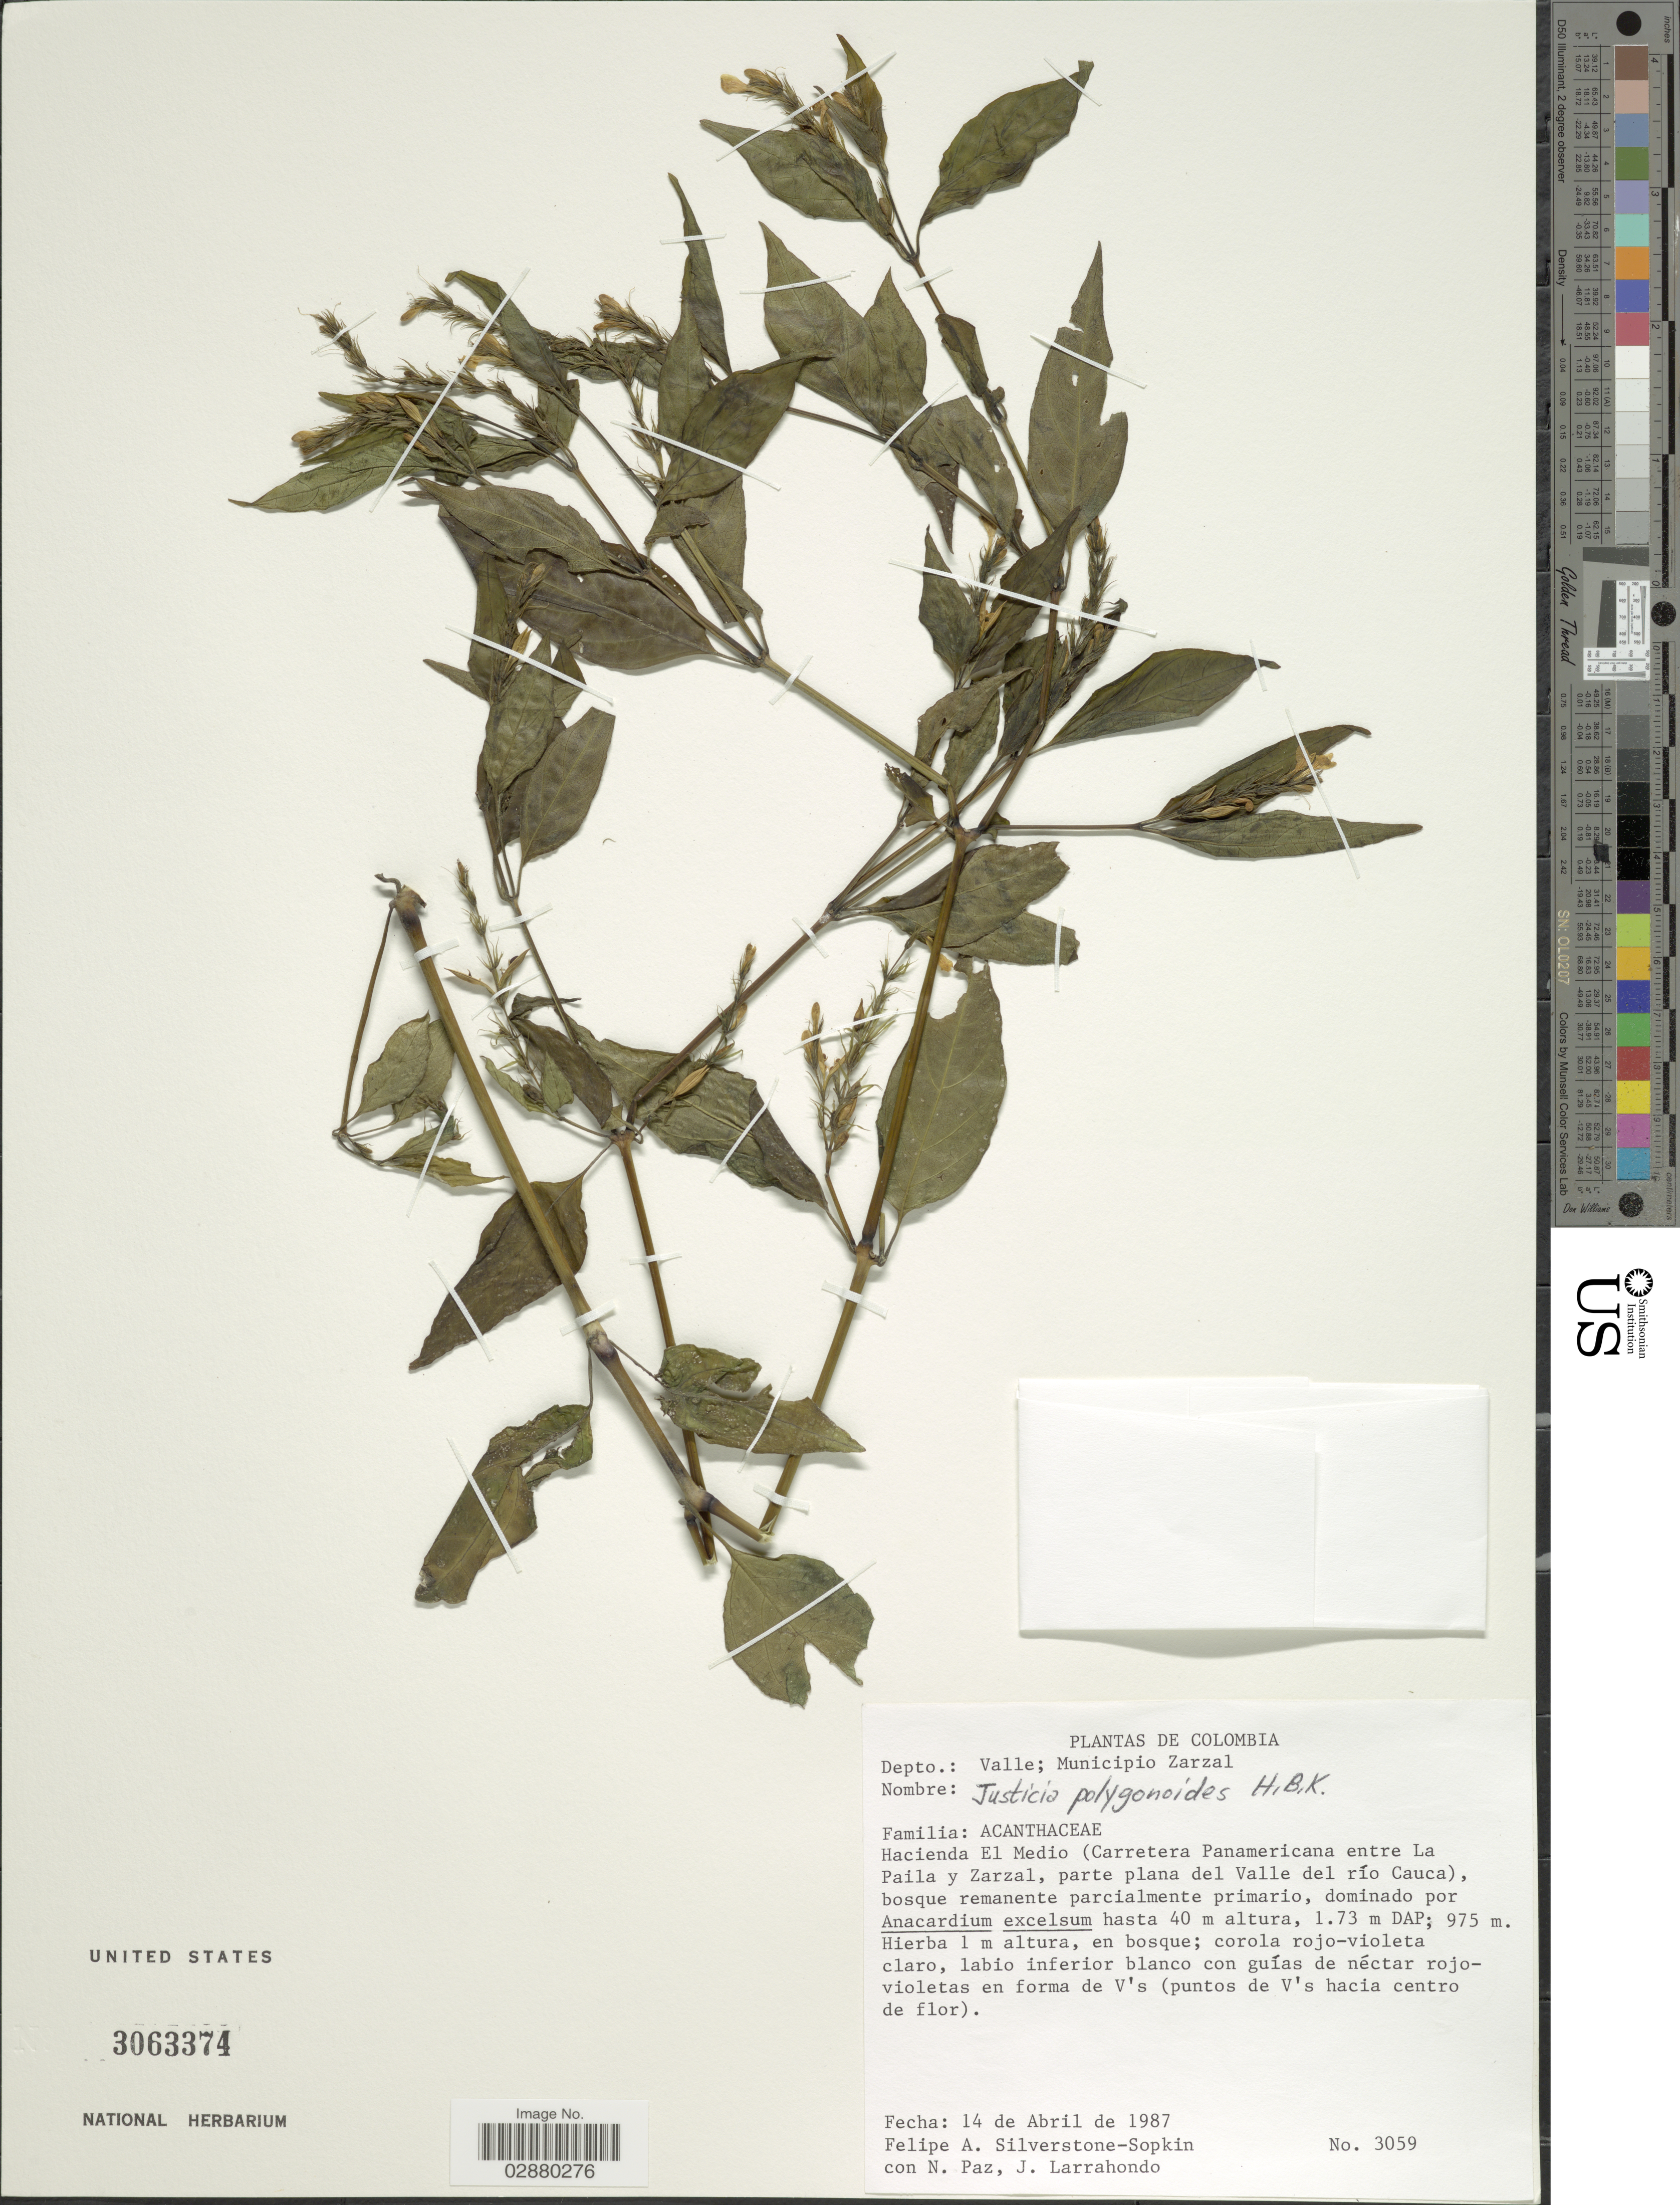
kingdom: Plantae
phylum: Tracheophyta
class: Magnoliopsida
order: Lamiales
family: Acanthaceae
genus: Justicia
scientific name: Justicia polygonoides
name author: Kunth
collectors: P. A. Silverstone-Sopkin, N. Paz & J. Larrahondo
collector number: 3059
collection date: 1987-04-14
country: Colombia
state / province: Valle del Cauca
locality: Depto.: Valle; Municipio Zarzal, Hacienda El Medio (carretera Panamericana entre La Paila y Zarzal, parte plana Valle del río Cauca).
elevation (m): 975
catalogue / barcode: US 3063374